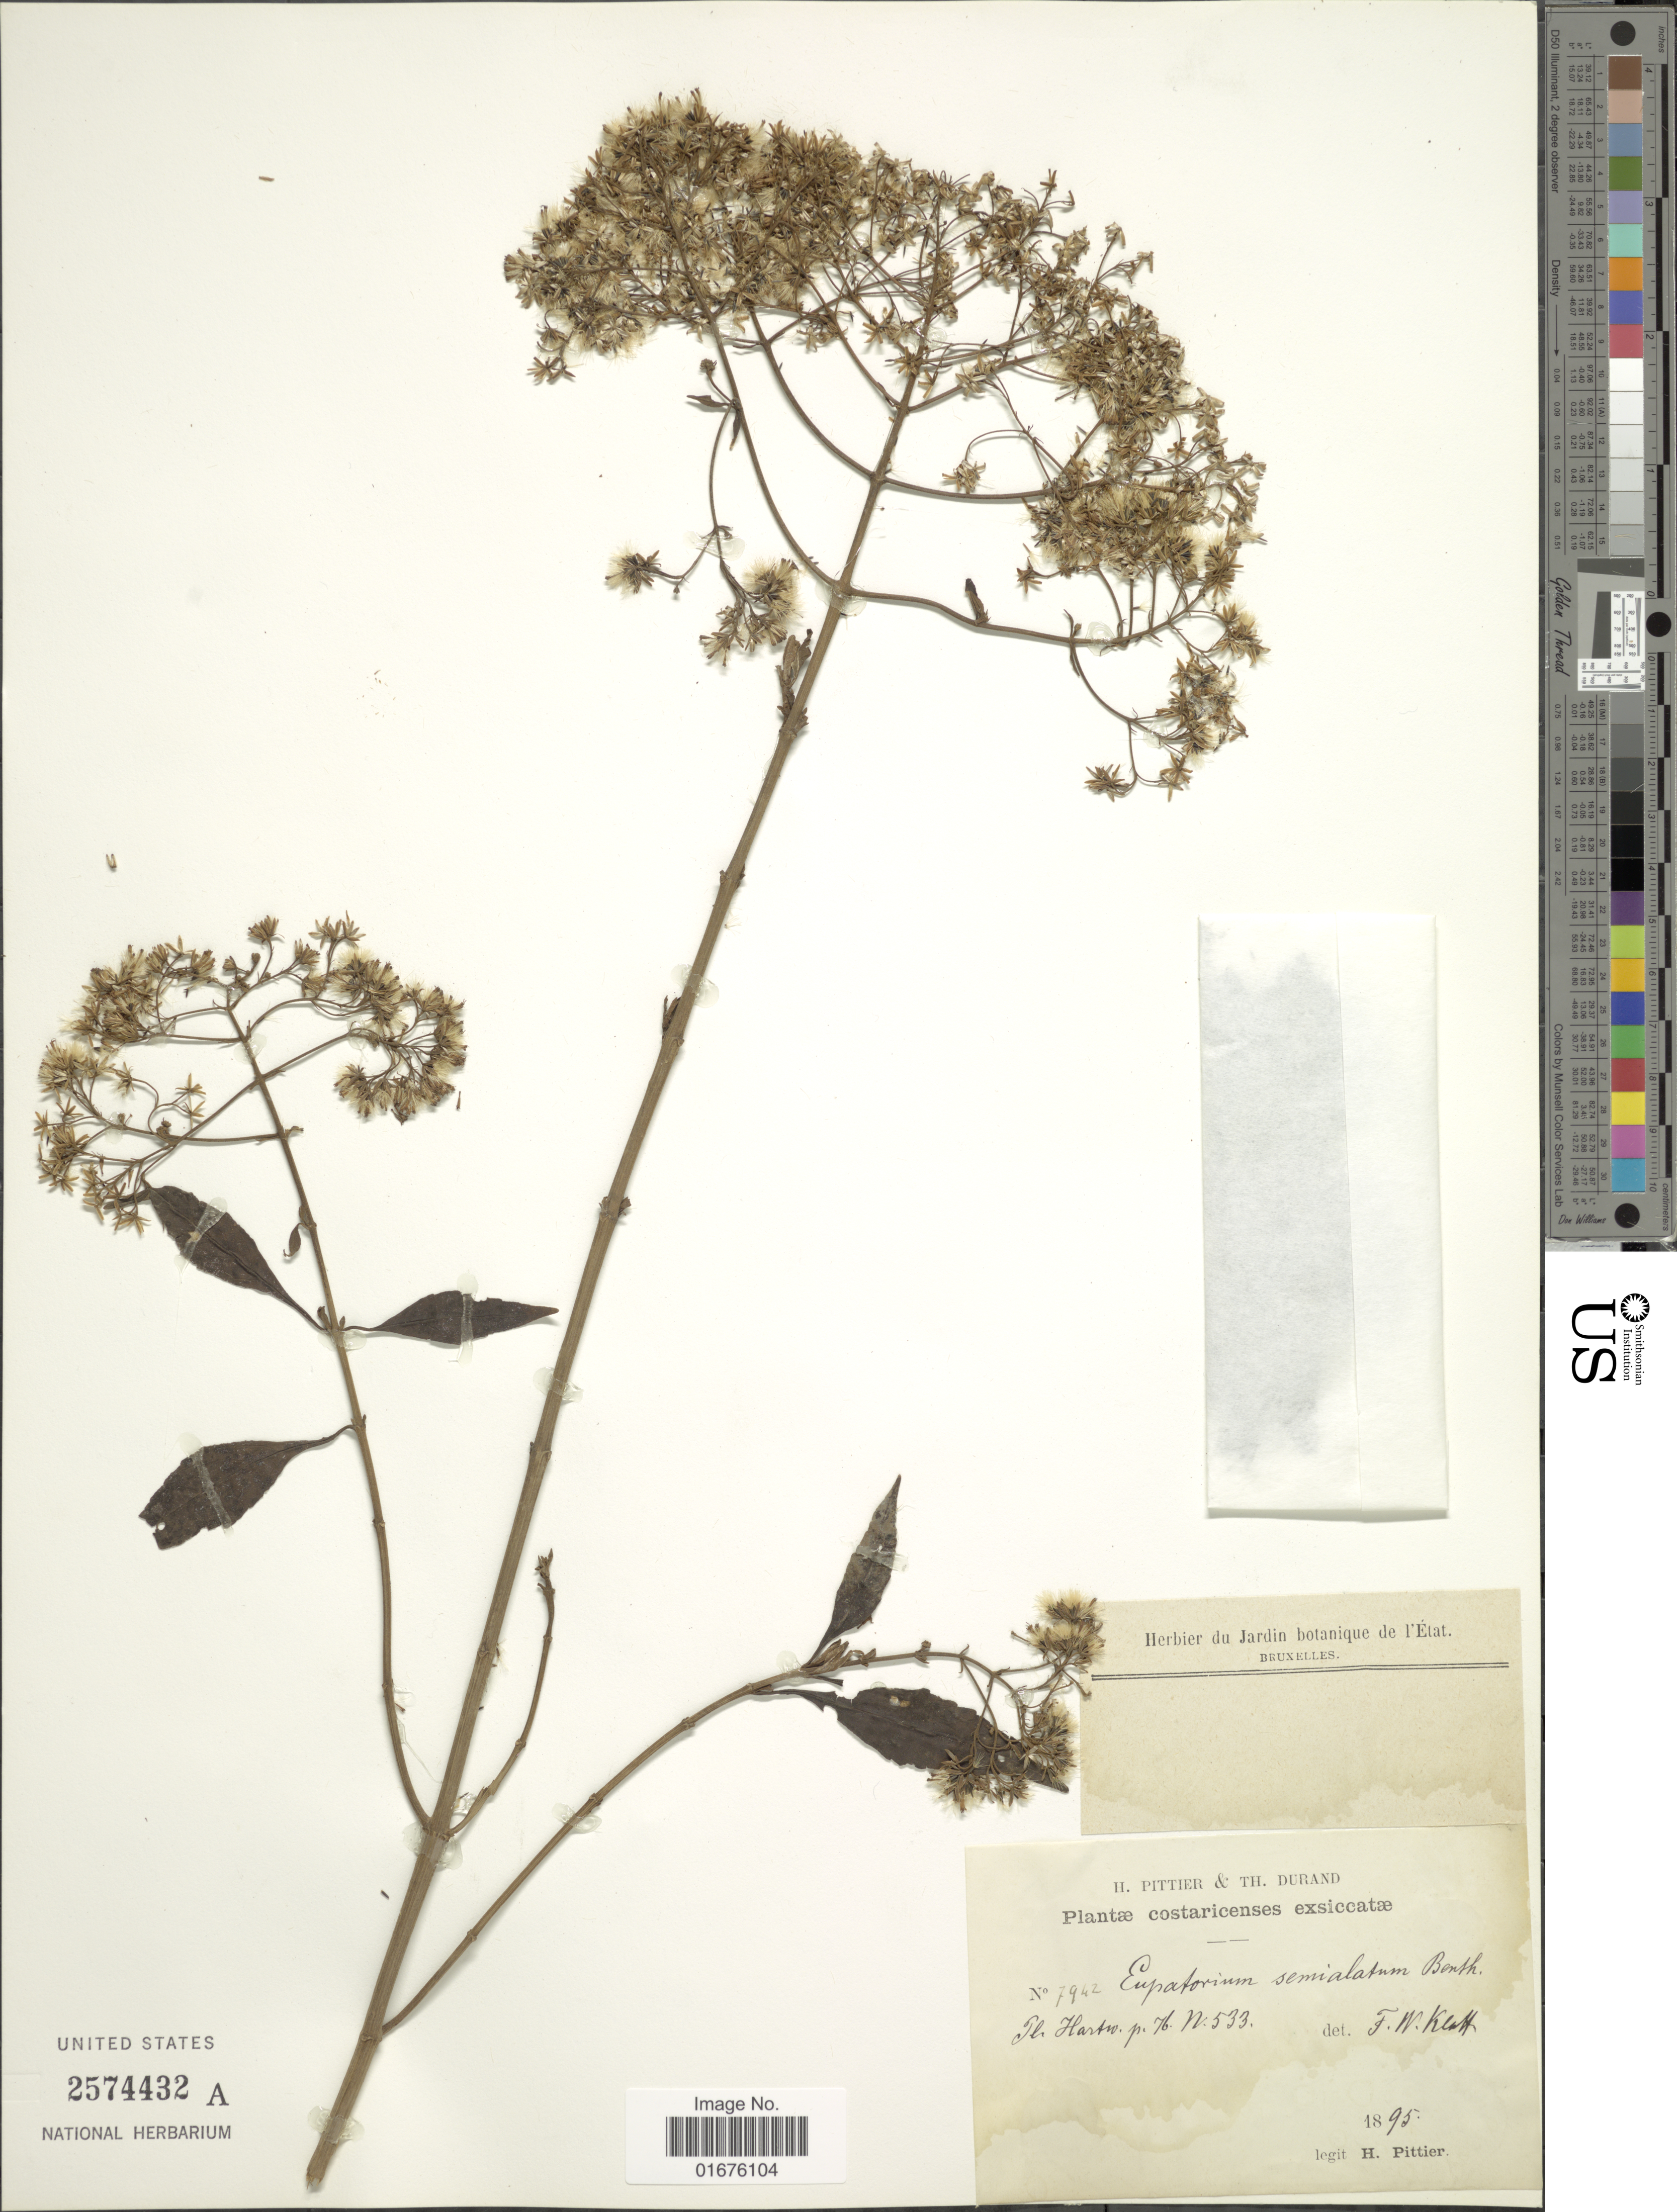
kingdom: Plantae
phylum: Tracheophyta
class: Magnoliopsida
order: Asterales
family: Asteraceae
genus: Ageratina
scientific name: Ageratina ligustrina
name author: (DC.) R.M. King & H. Rob.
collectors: H. F. Pittier & T. Durand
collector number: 7942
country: Costa Rica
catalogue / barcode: US 2574432A